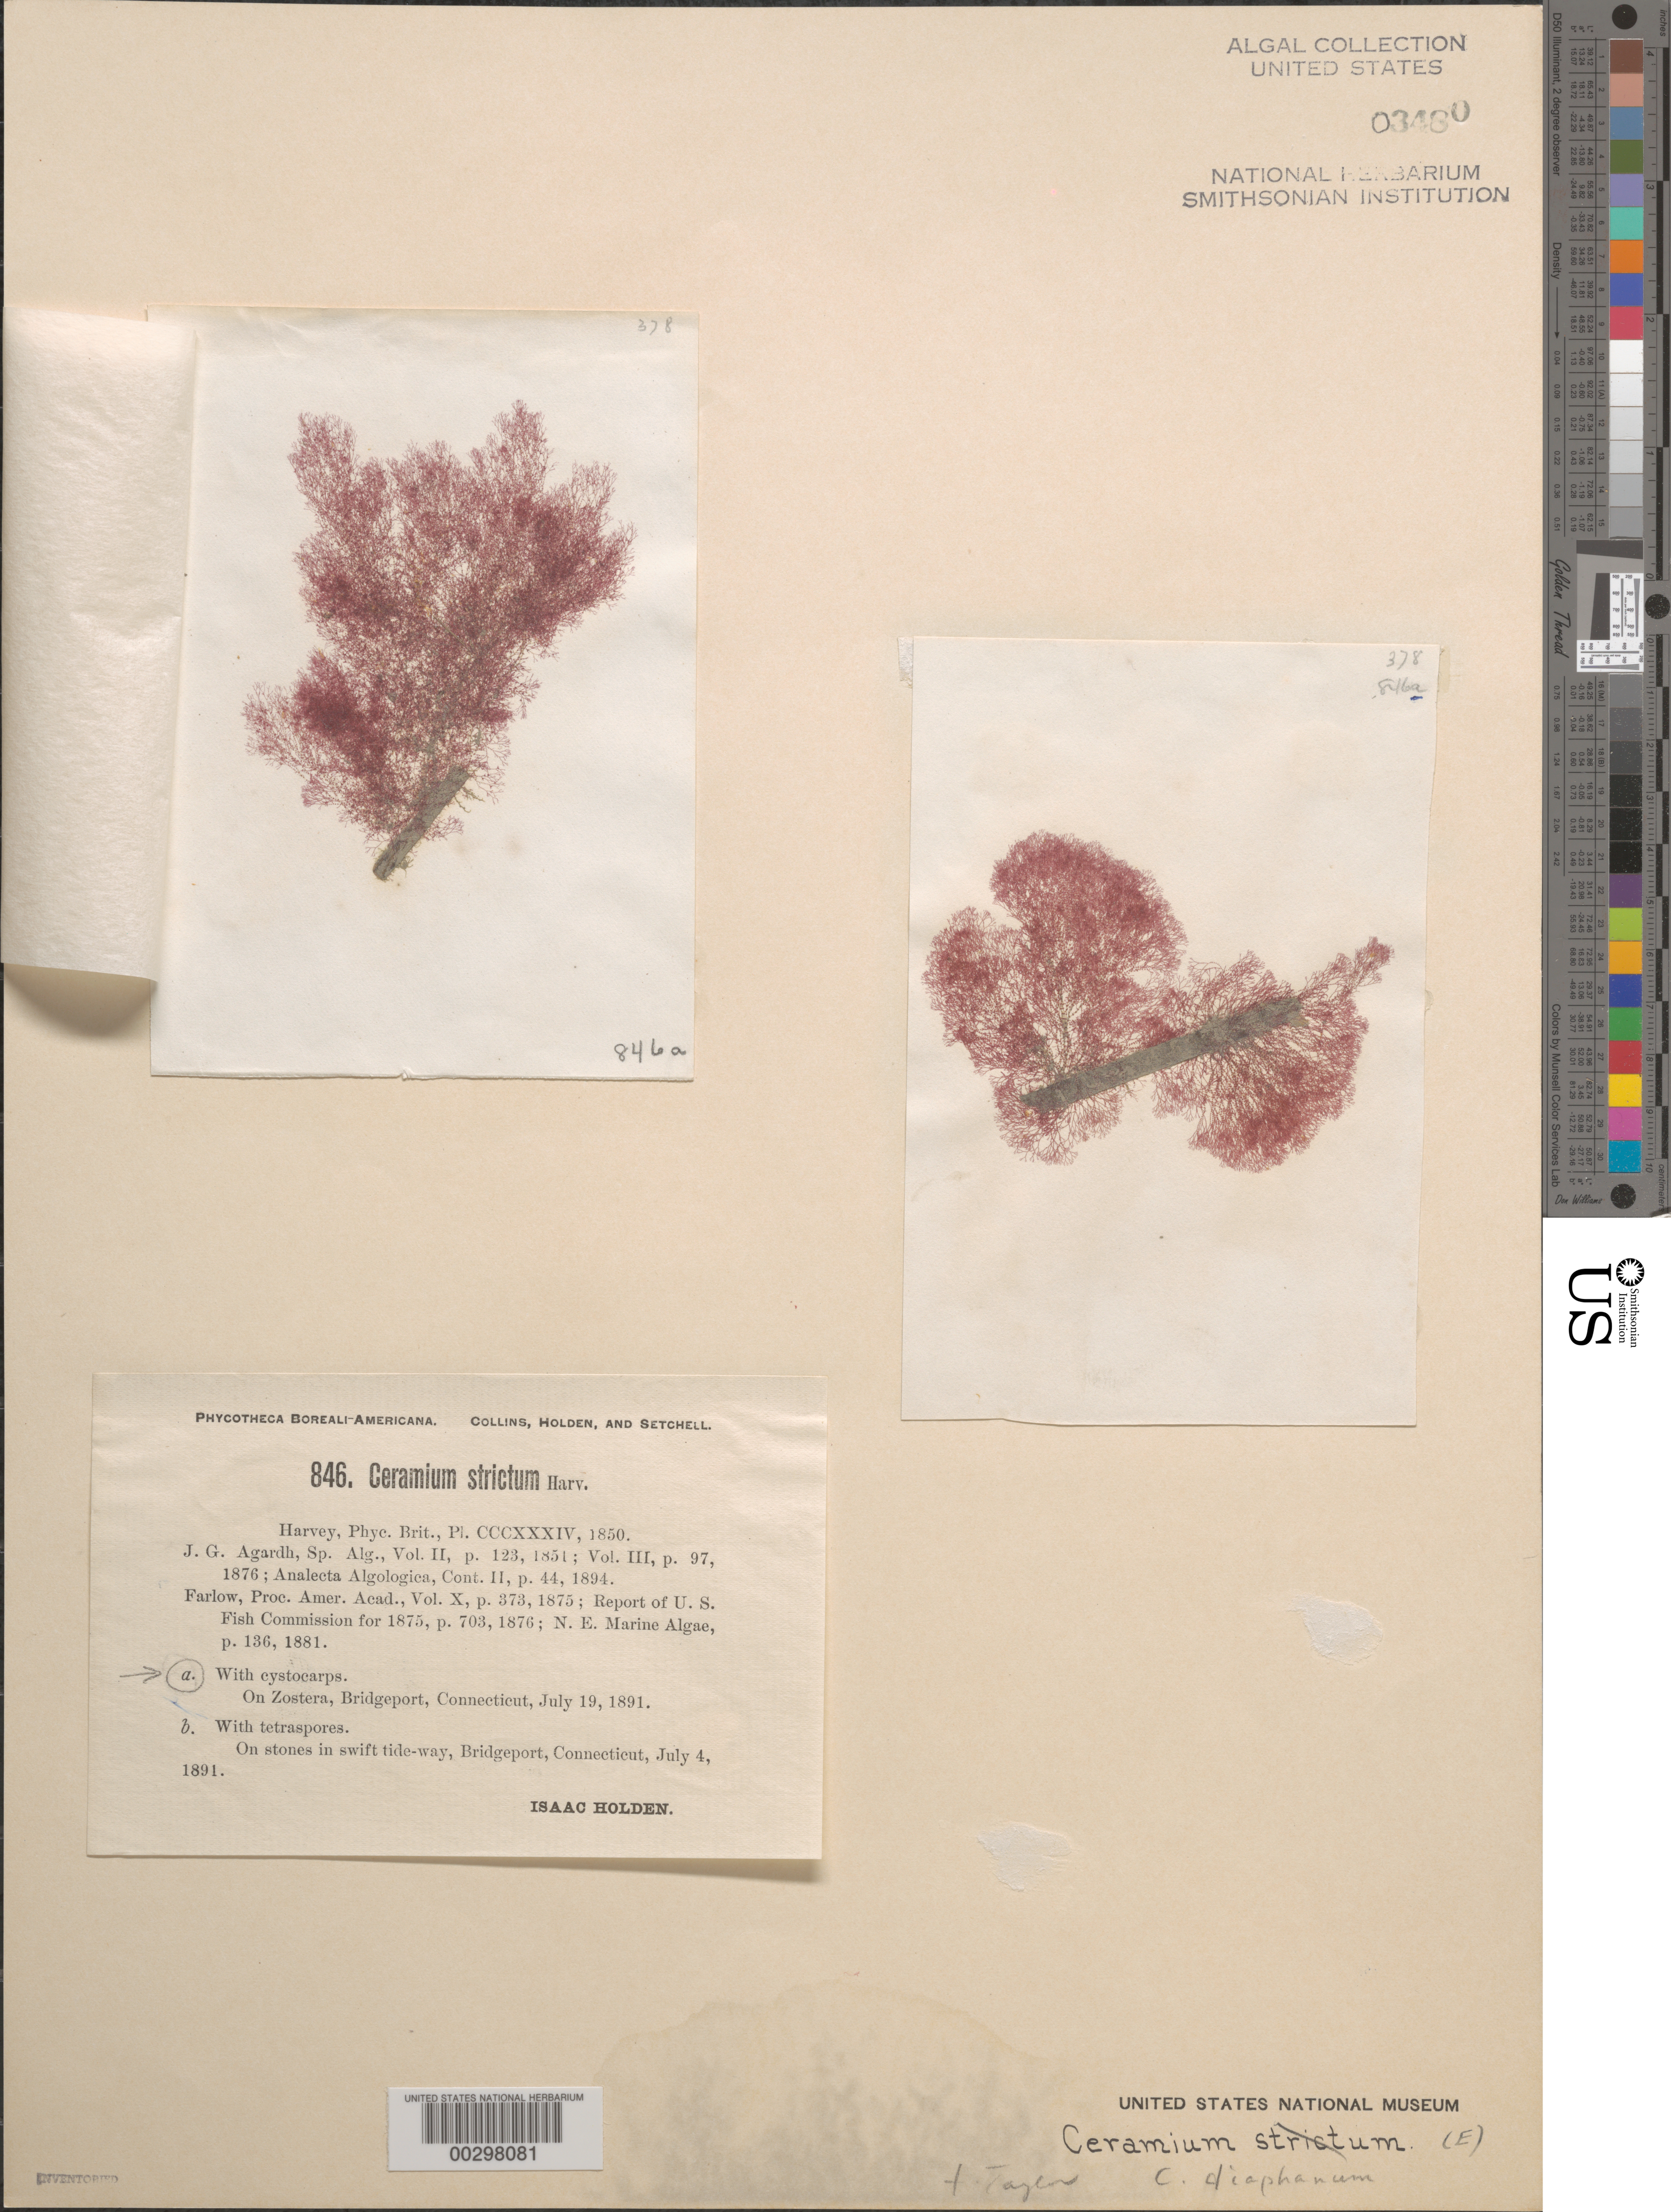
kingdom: Plantae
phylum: Rhodophyta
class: Florideophyceae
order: Ceramiales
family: Ceramiaceae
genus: Ceramium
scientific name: Ceramium diaphanum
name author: (Lightf.) Roth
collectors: I. Holden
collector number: PB-A 846a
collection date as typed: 19 Jul 1891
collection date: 1891-07-19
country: United States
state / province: Connecticut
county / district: Fairfield County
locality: Bridgeport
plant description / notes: Collins, Holden & Setchell, Phycotheca Boreali-Americana, as Ceramium strictum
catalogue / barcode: US 3480